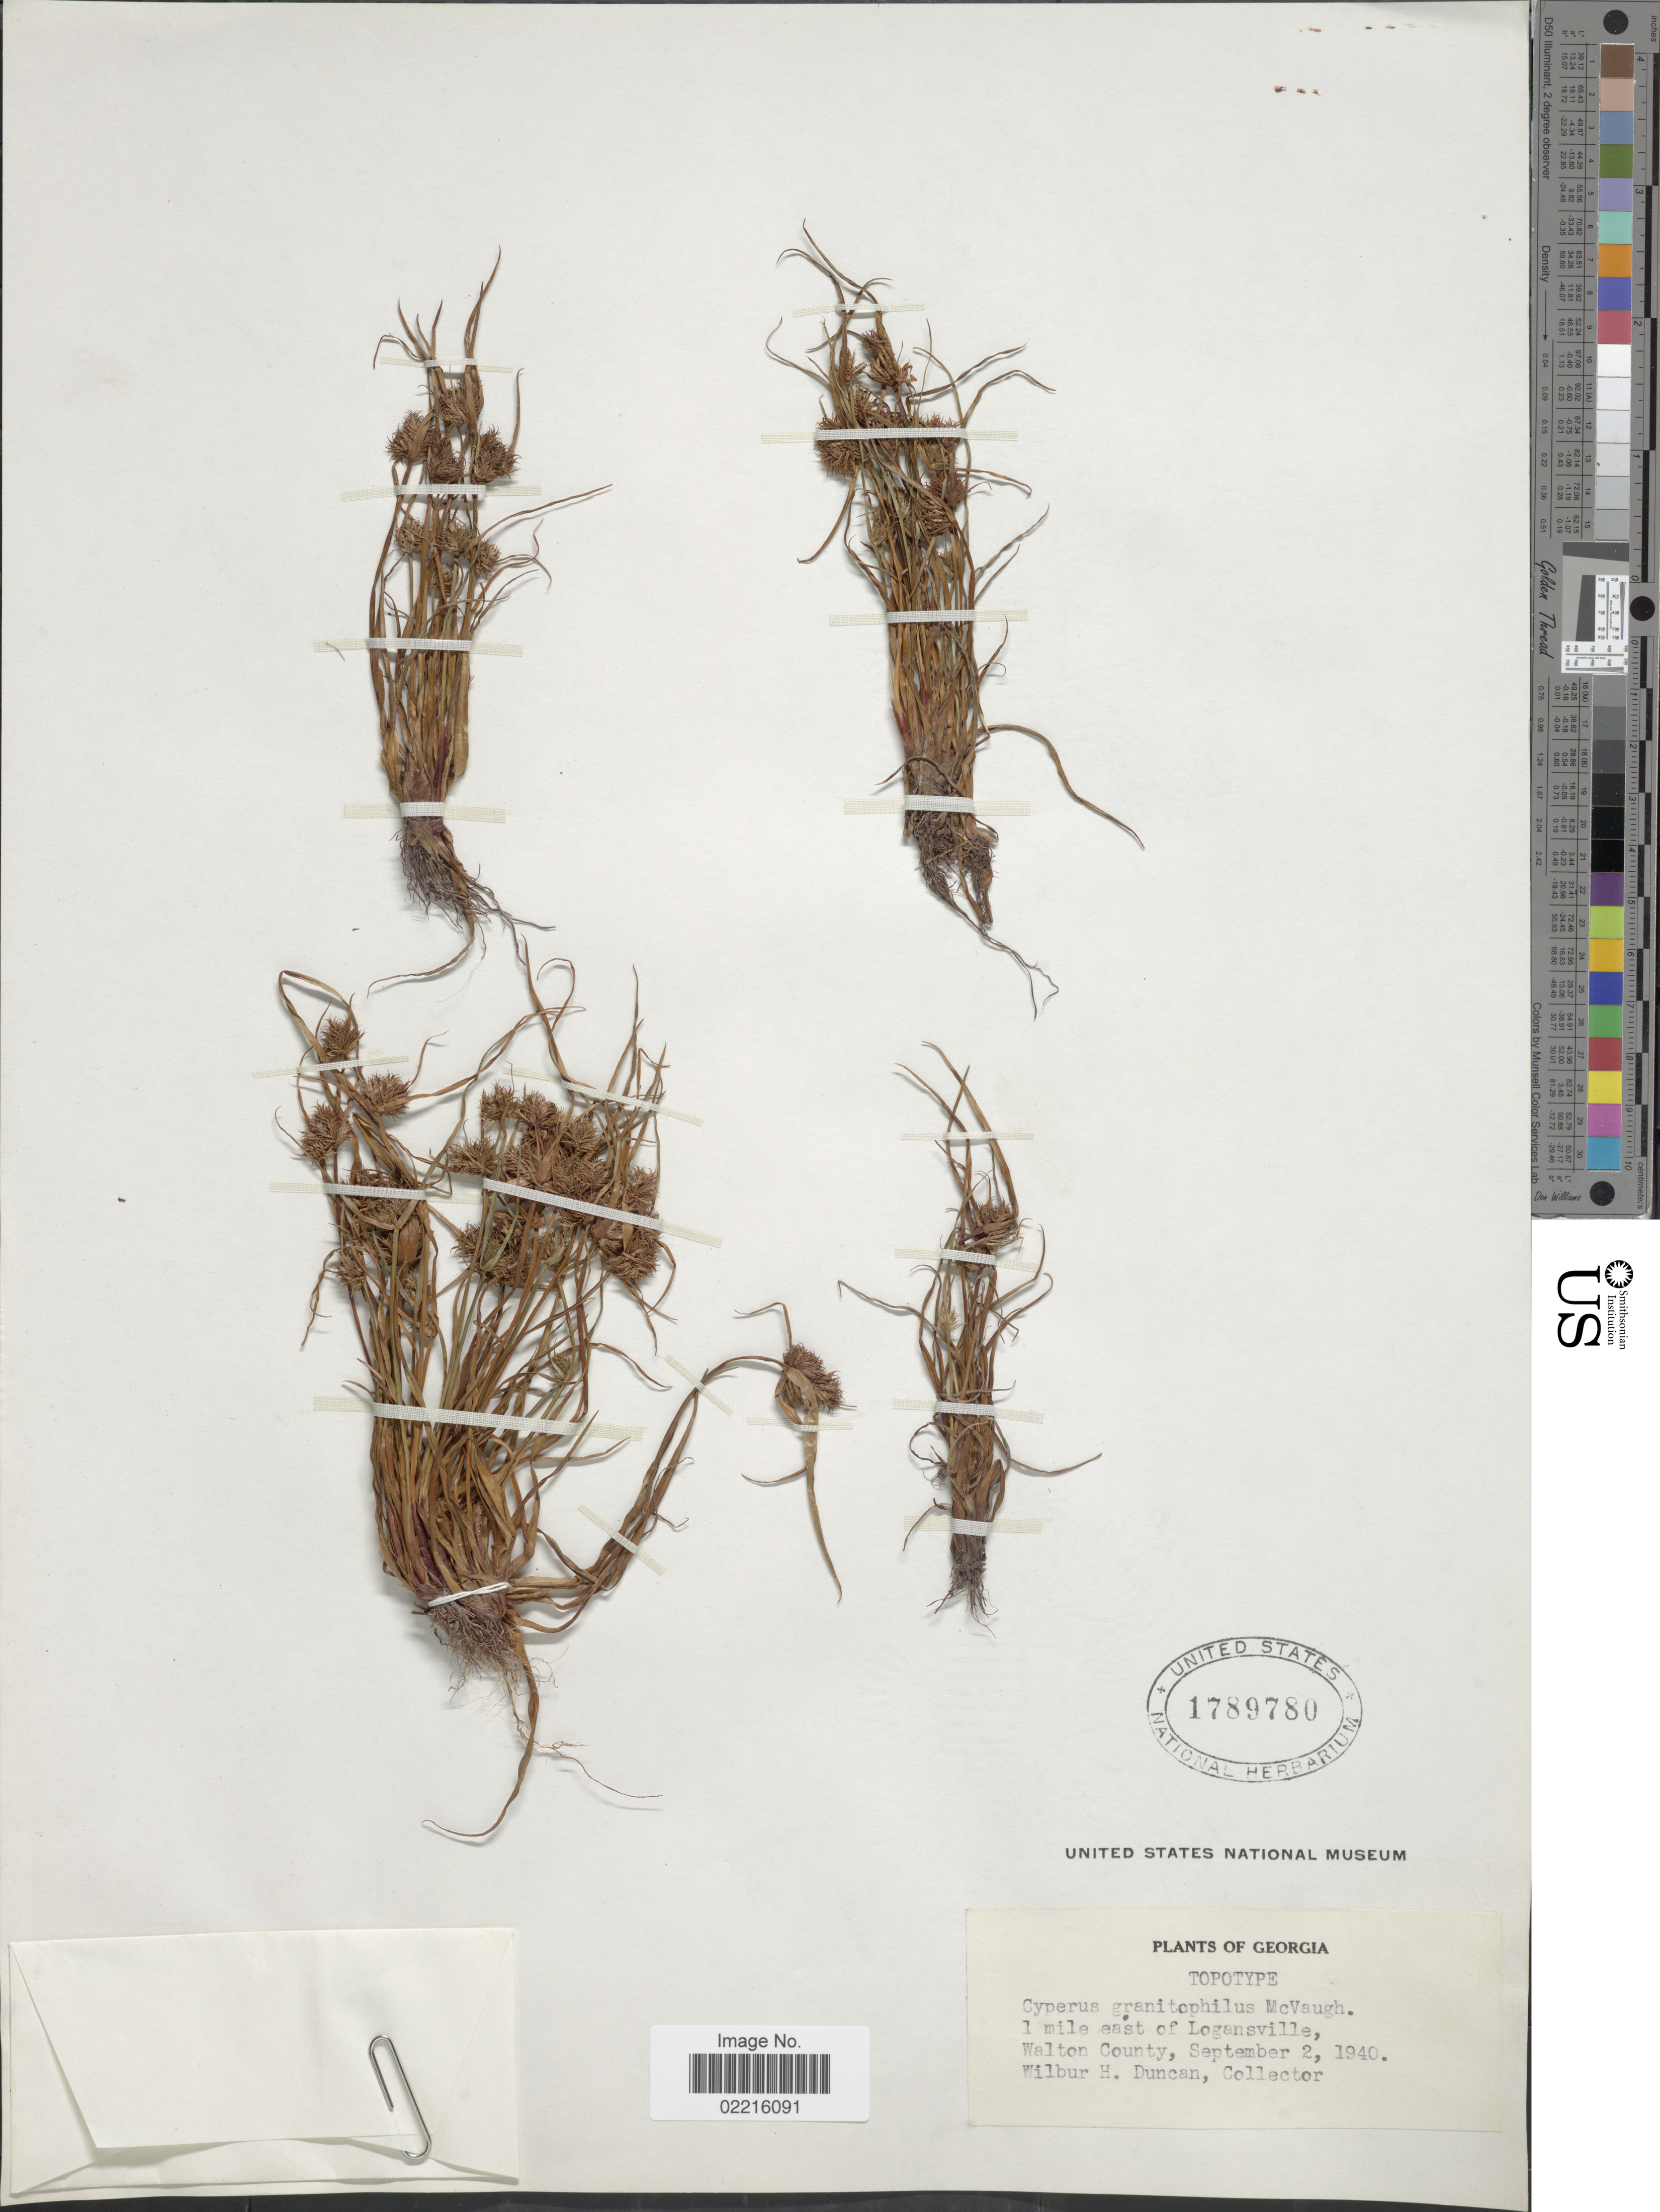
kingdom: Plantae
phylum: Tracheophyta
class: Liliopsida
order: Poales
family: Cyperaceae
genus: Cyperus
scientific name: Cyperus granitophilus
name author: McVaugh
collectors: W. H. Duncan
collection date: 1940-09-02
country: United States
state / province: Georgia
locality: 1 mile east of Logansville, Walton County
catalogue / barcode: US 1789780